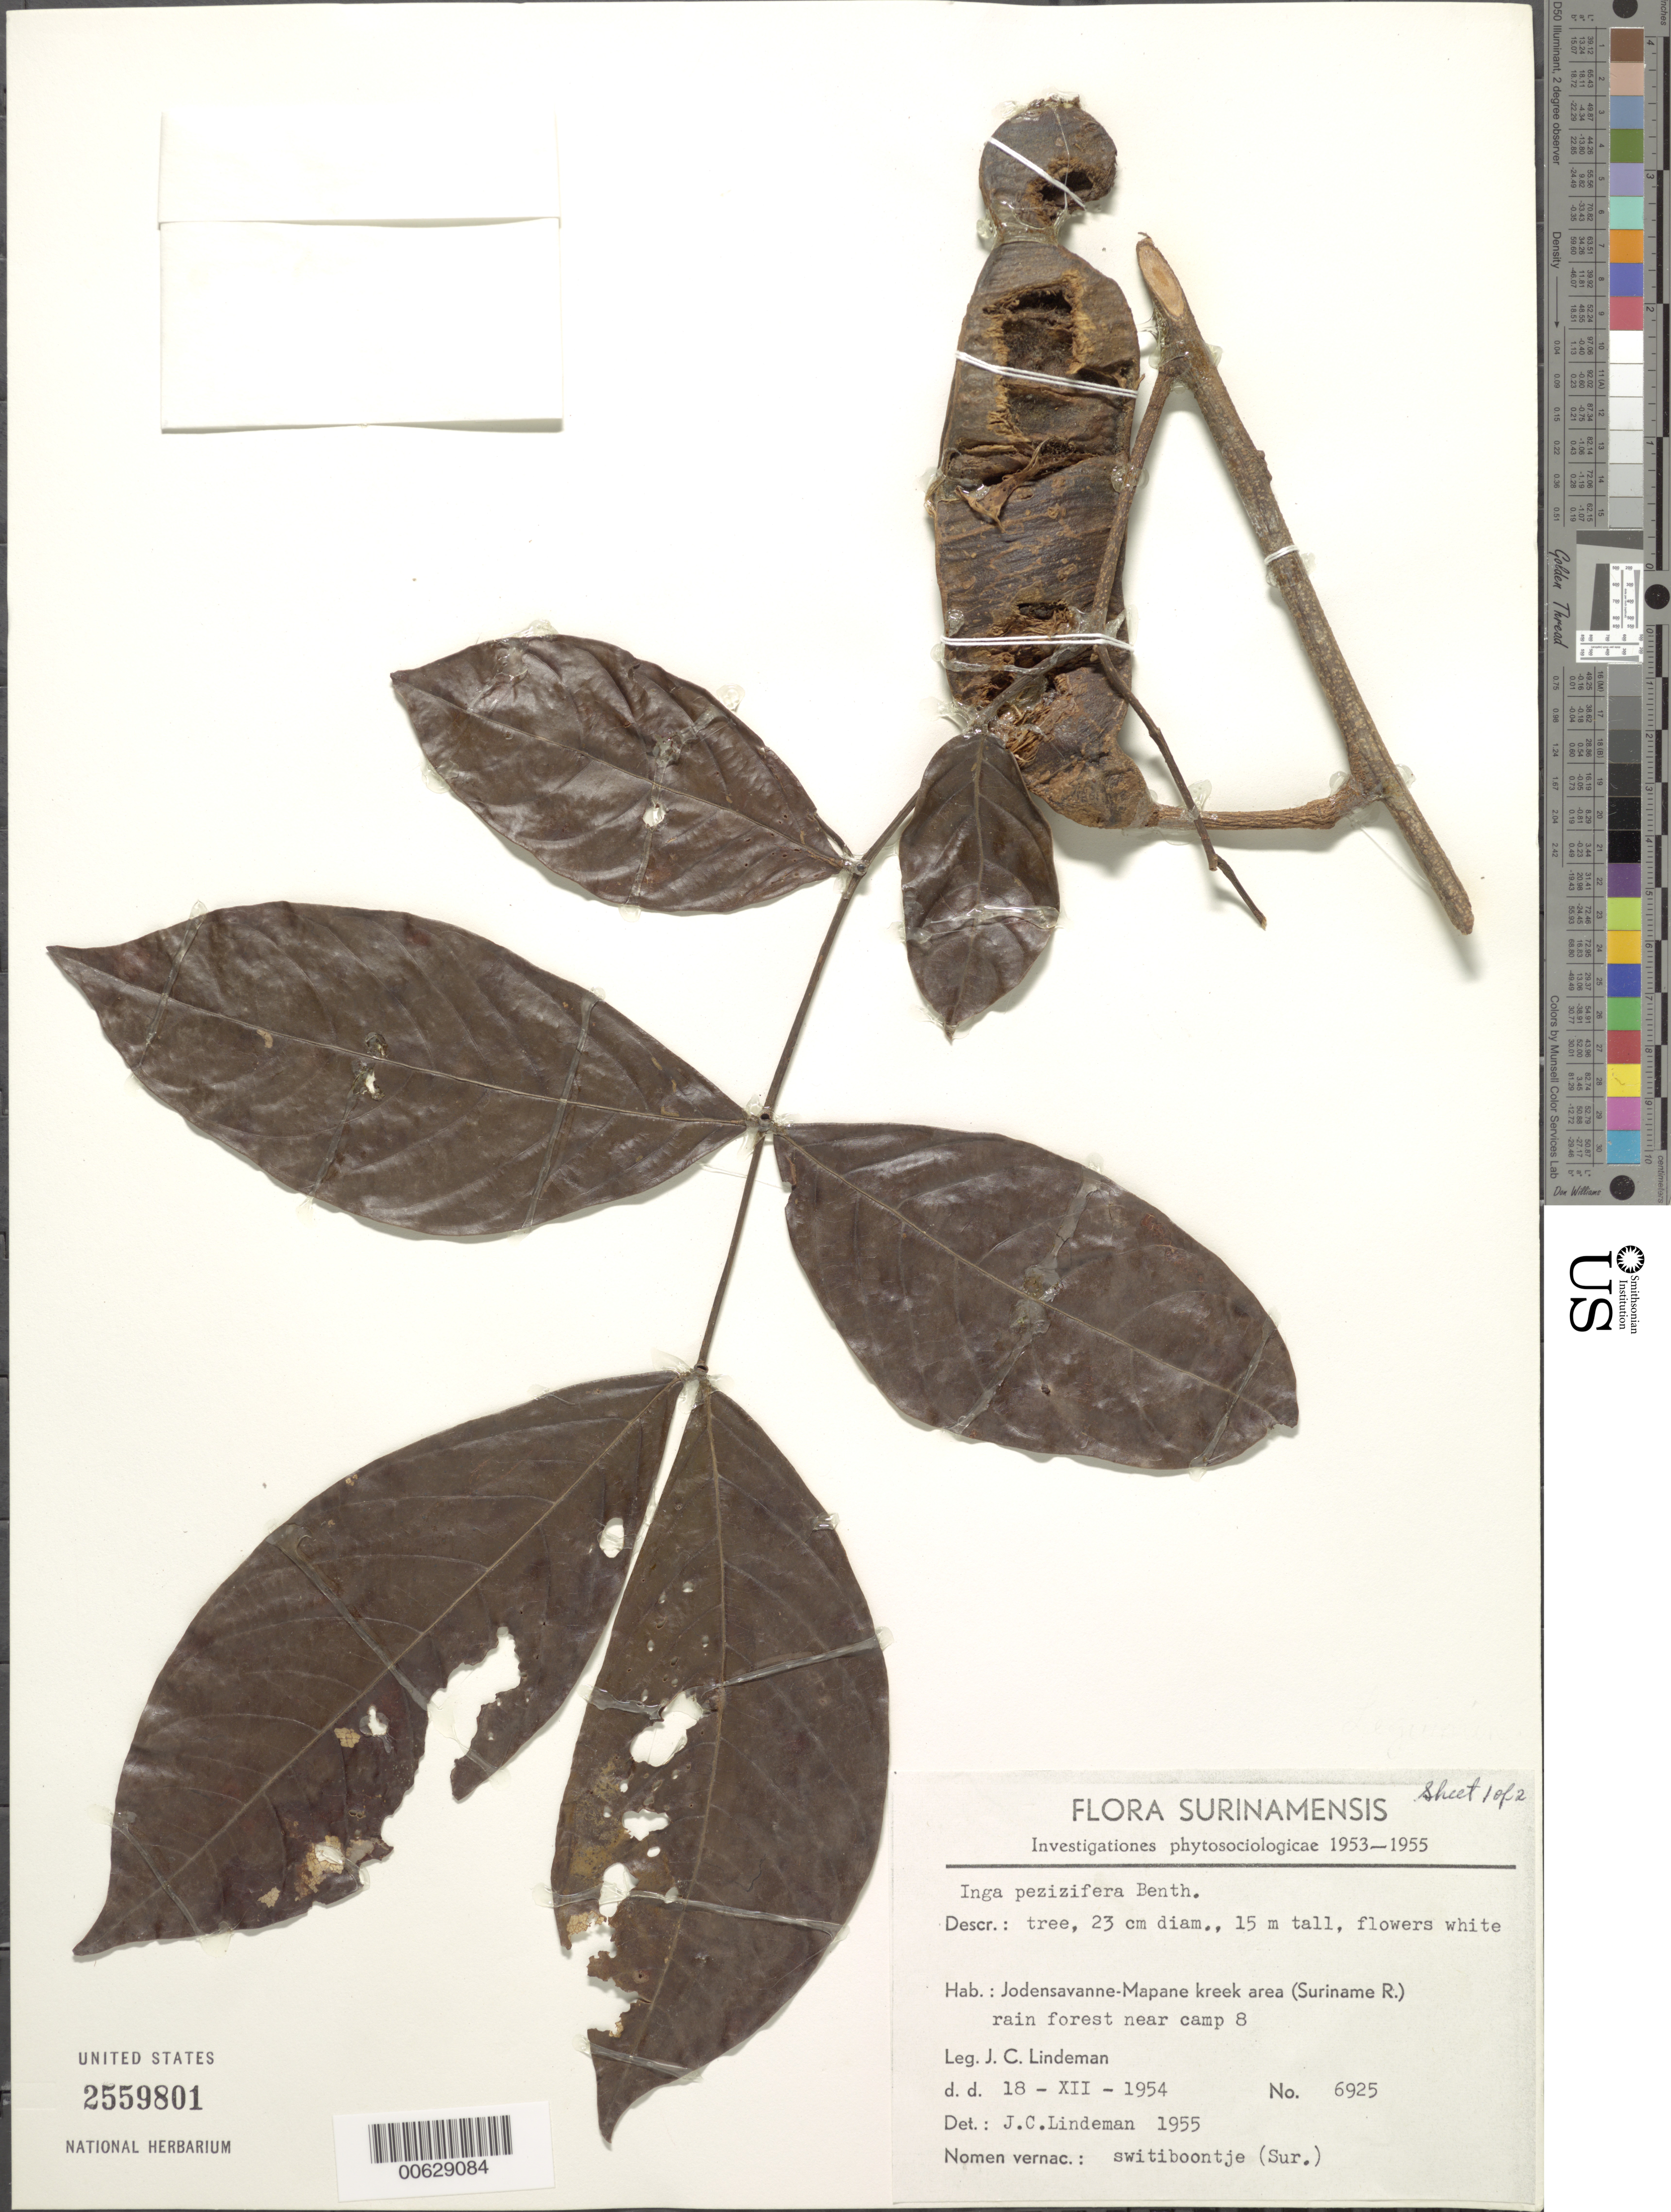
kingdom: Plantae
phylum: Tracheophyta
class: Magnoliopsida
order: Fabales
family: Fabaceae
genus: Inga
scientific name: Inga pezizifera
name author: Benth.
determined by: Lindeman, J. C.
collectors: J. C. Lindeman et al.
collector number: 6925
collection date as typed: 18-Dec-54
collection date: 1954-12-18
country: Suriname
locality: Jodensavanne-Mapane kreek area (Suriname R.), near Camp 8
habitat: Rainforest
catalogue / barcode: US 2559801